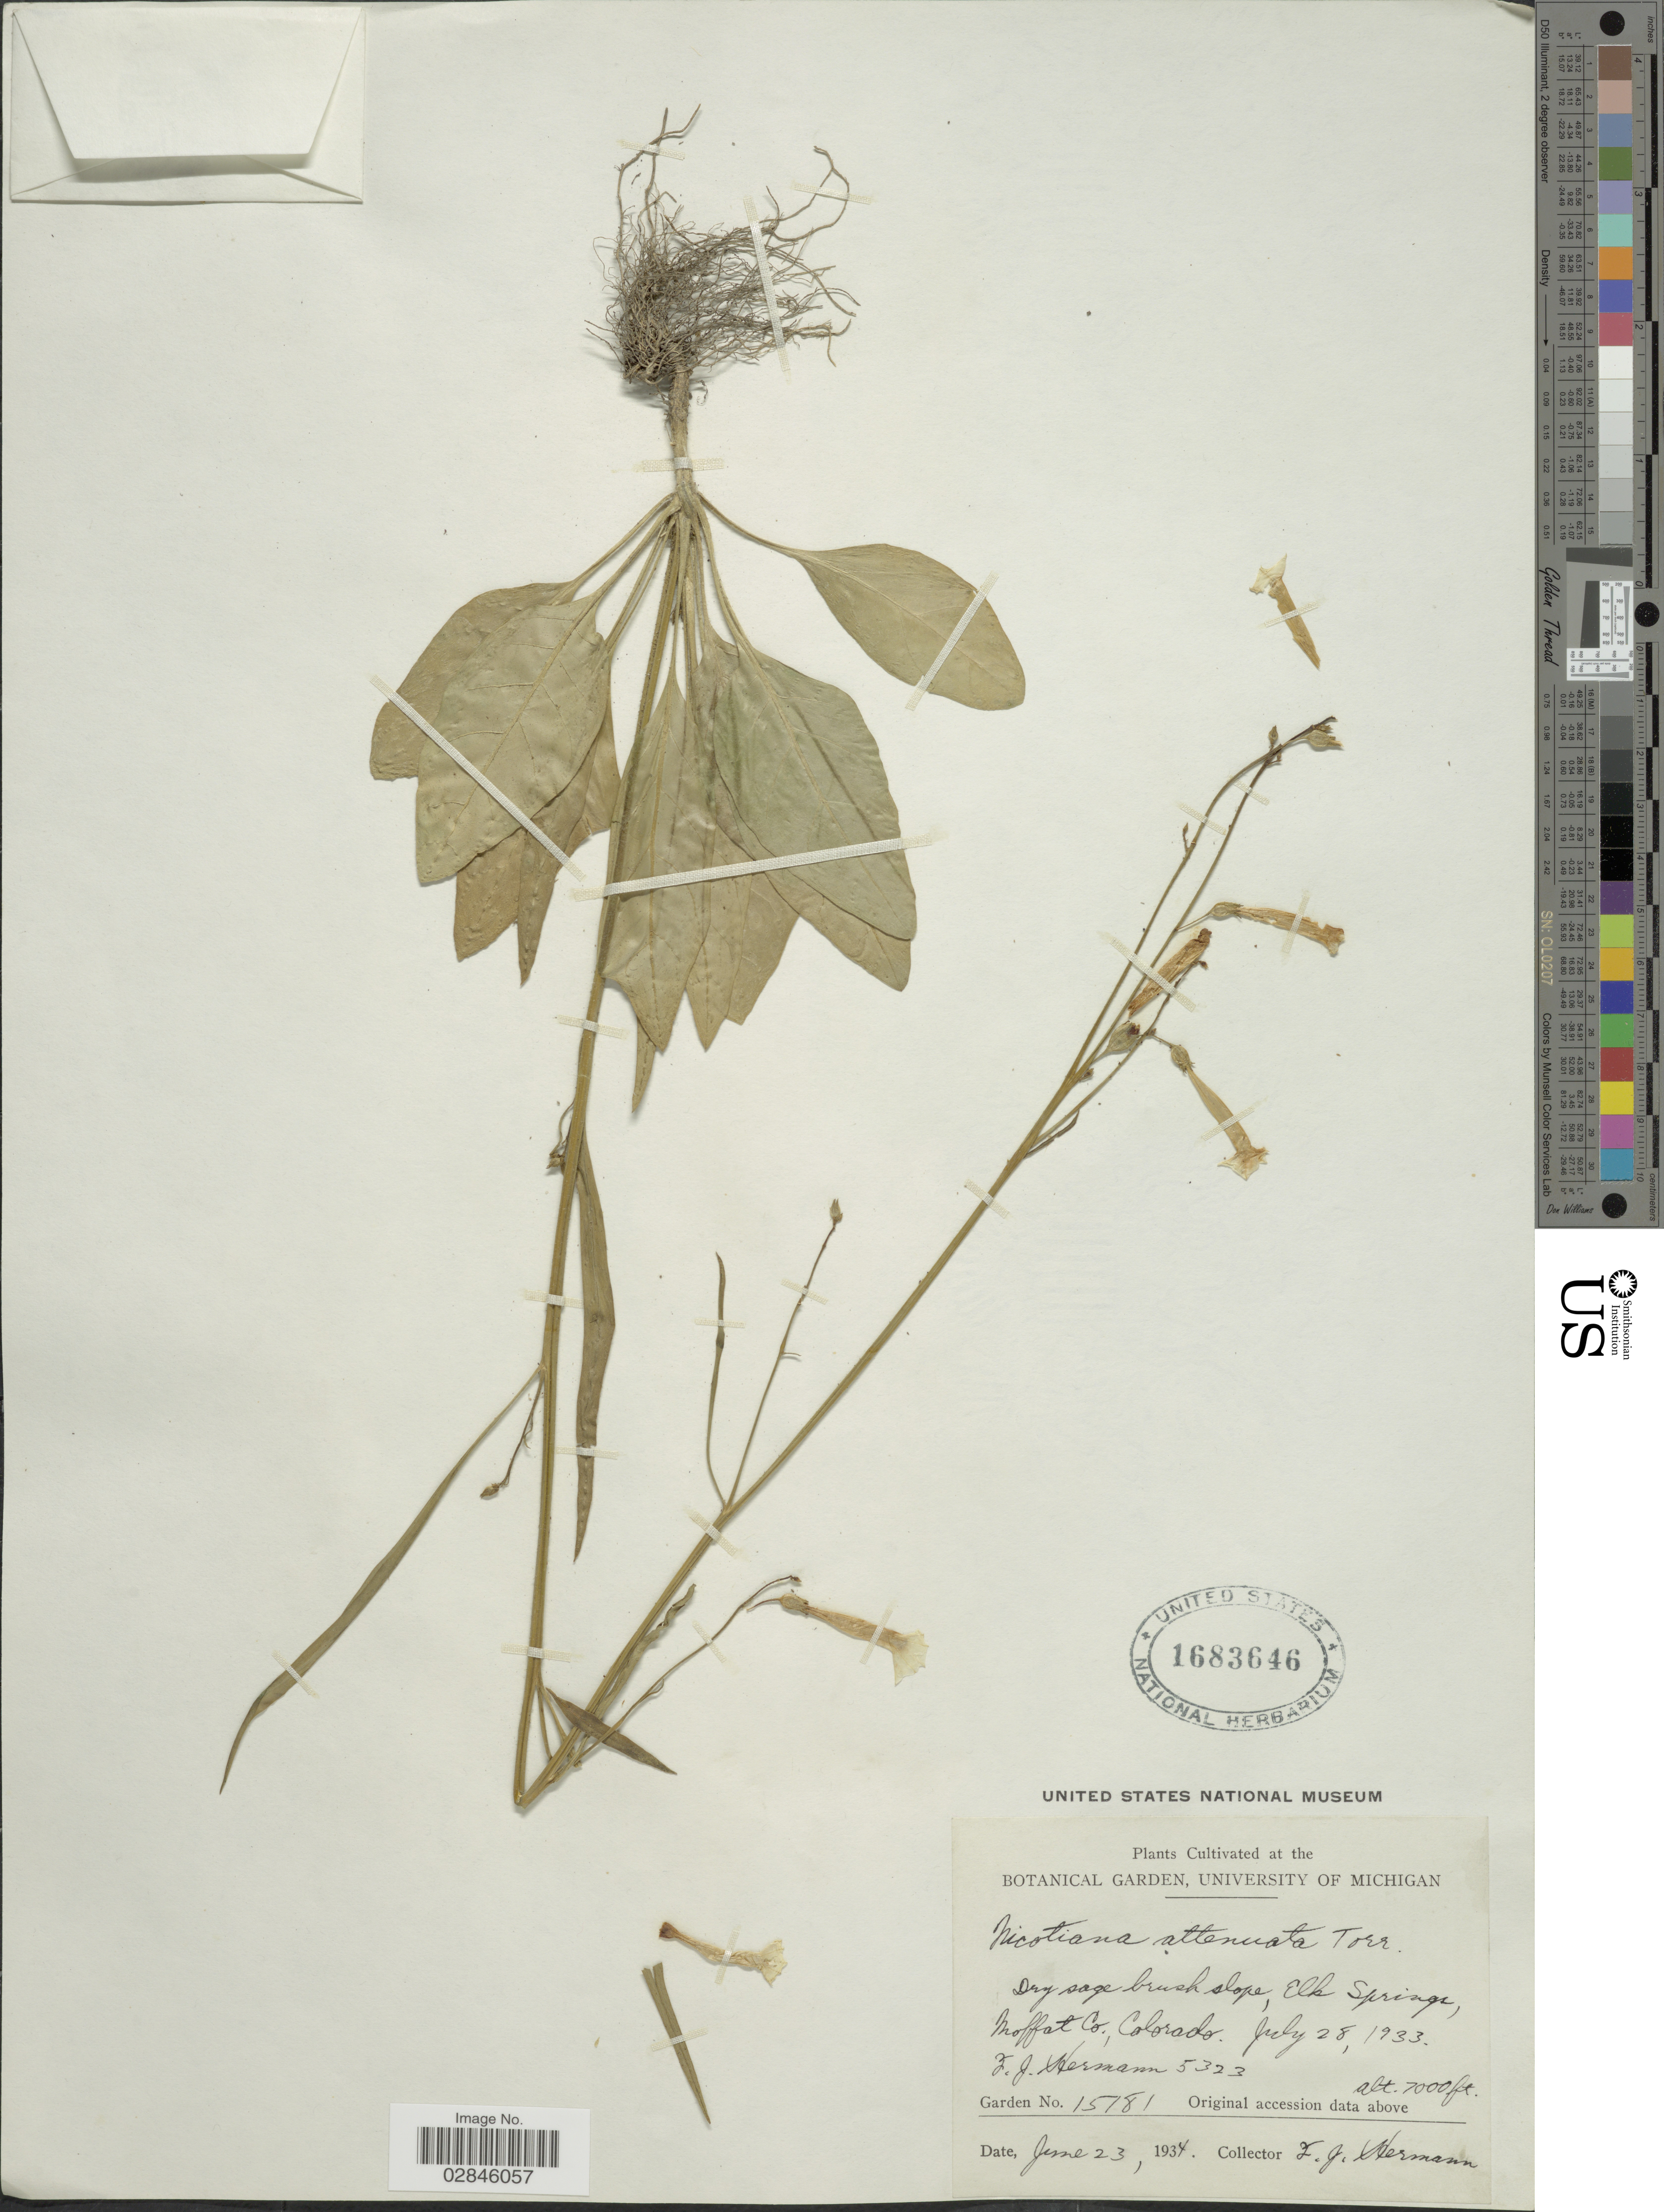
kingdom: Plantae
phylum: Tracheophyta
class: Magnoliopsida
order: Solanales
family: Solanaceae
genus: Nicotiana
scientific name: Nicotiana attenuata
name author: Torr. ex S. Watson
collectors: F. J. Hermann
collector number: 5323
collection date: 1934-06-23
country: United States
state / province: Michigan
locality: Botanical Garden, University of Michigan.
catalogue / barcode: US 1683646